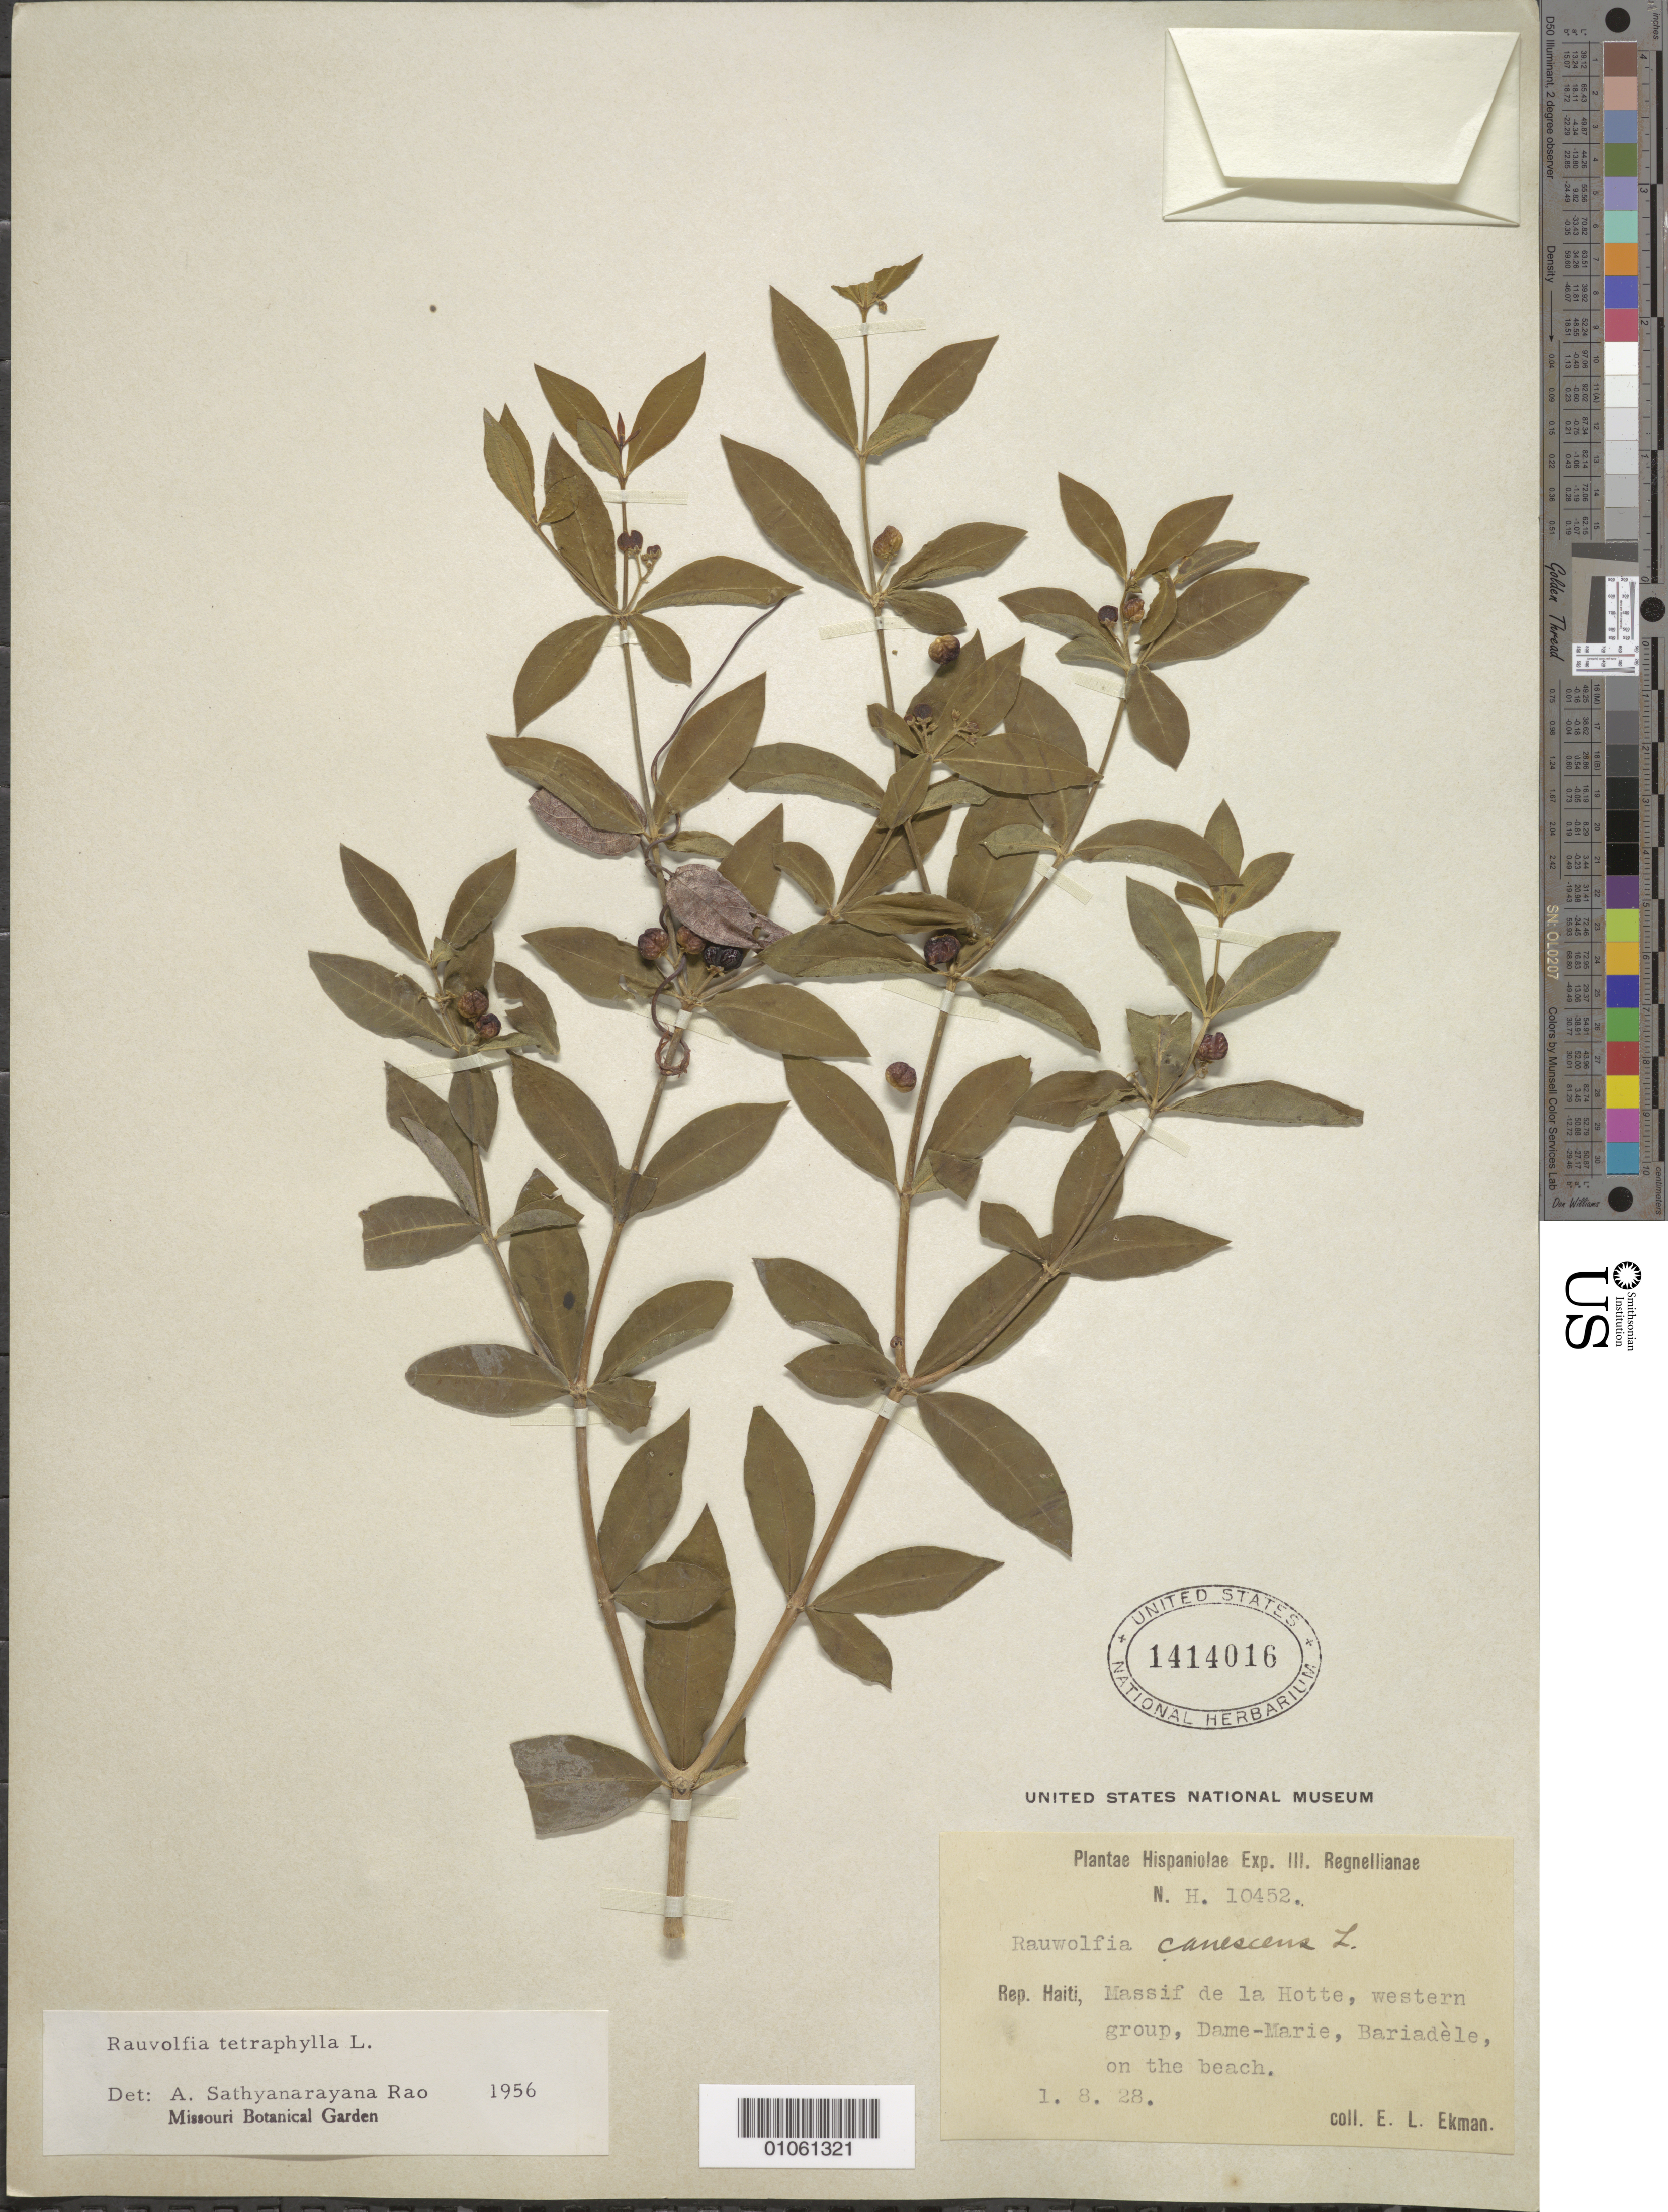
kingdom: Plantae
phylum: Tracheophyta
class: Magnoliopsida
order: Gentianales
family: Apocynaceae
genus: Rauvolfia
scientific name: Rauvolfia tetraphylla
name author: L.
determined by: Rao, A. S.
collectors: E. L. Ekman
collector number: H 10452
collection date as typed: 01 Aug 1928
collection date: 1928-08-01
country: Haiti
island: Hispaniola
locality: Massif de la Hotte, western group, Dame-Marie, Bariadèle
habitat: On the beach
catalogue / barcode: US 1414016